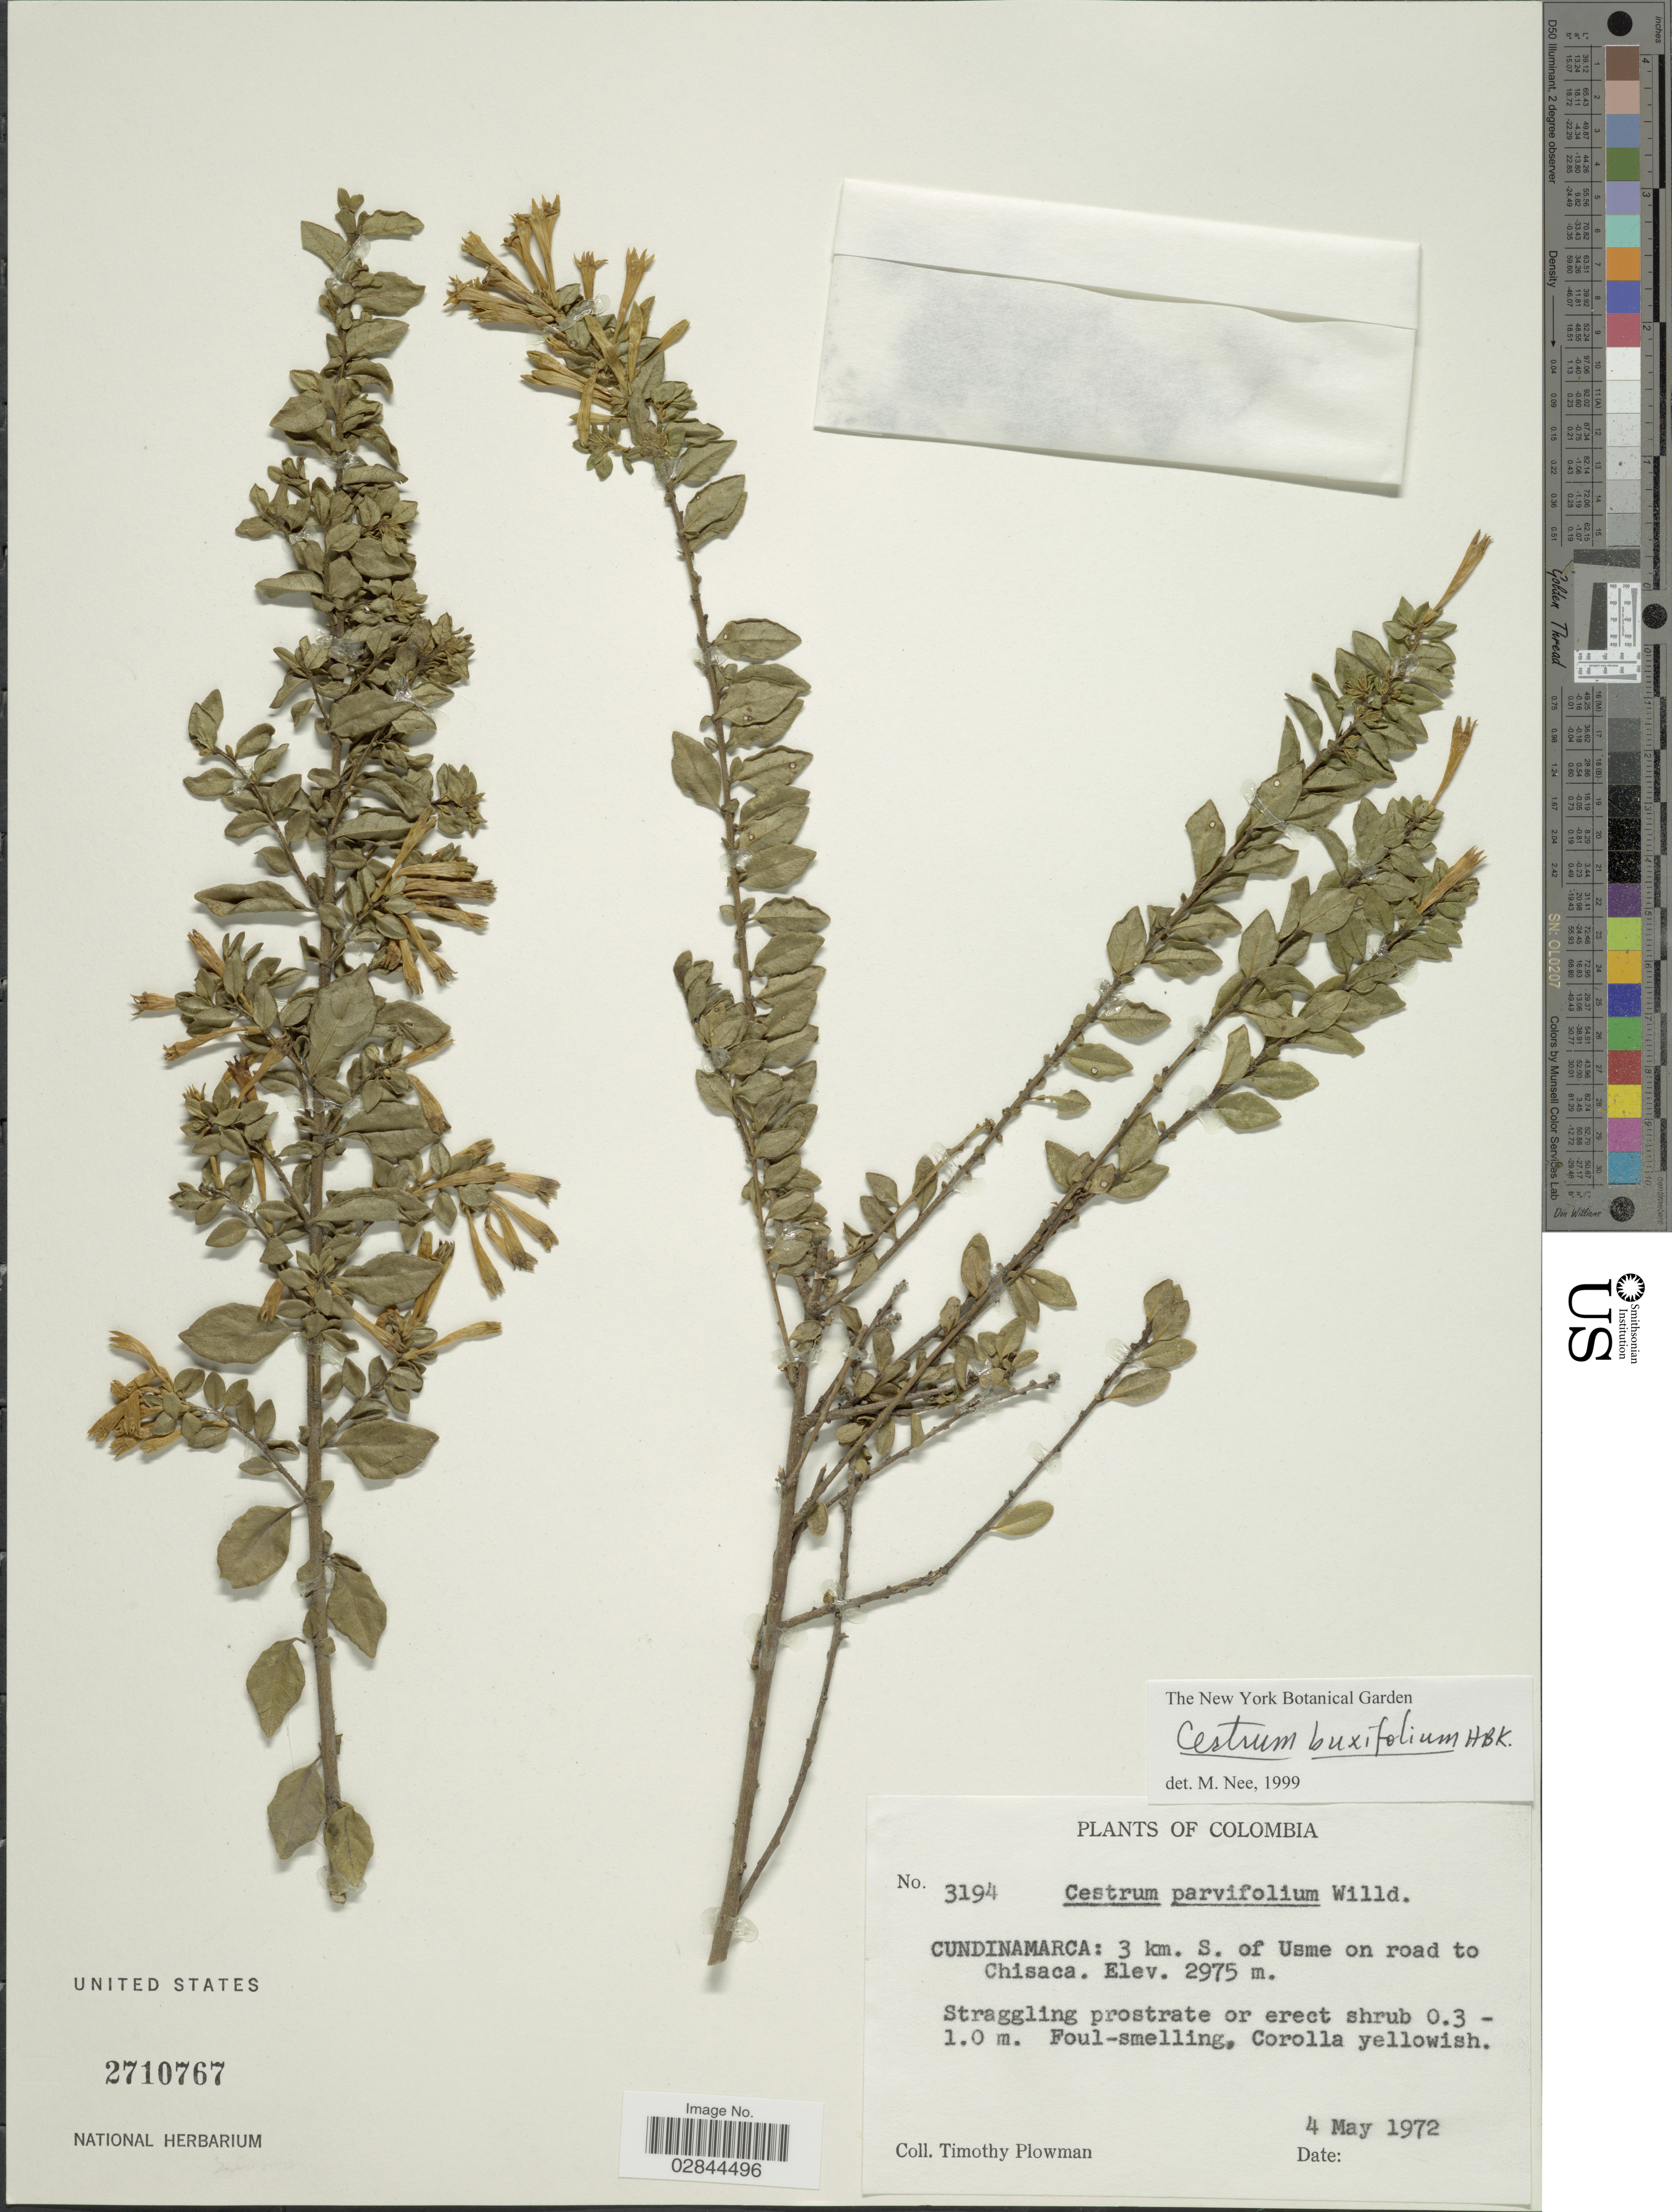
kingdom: Plantae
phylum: Tracheophyta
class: Magnoliopsida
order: Solanales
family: Solanaceae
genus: Cestrum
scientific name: Cestrum buxifolium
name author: Kunth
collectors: T. Plowman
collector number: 3194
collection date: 1972-05-04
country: Colombia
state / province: Cundinamarca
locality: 3 km. S. of Usme on road to Chisaca.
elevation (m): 2975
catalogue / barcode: US 2710767